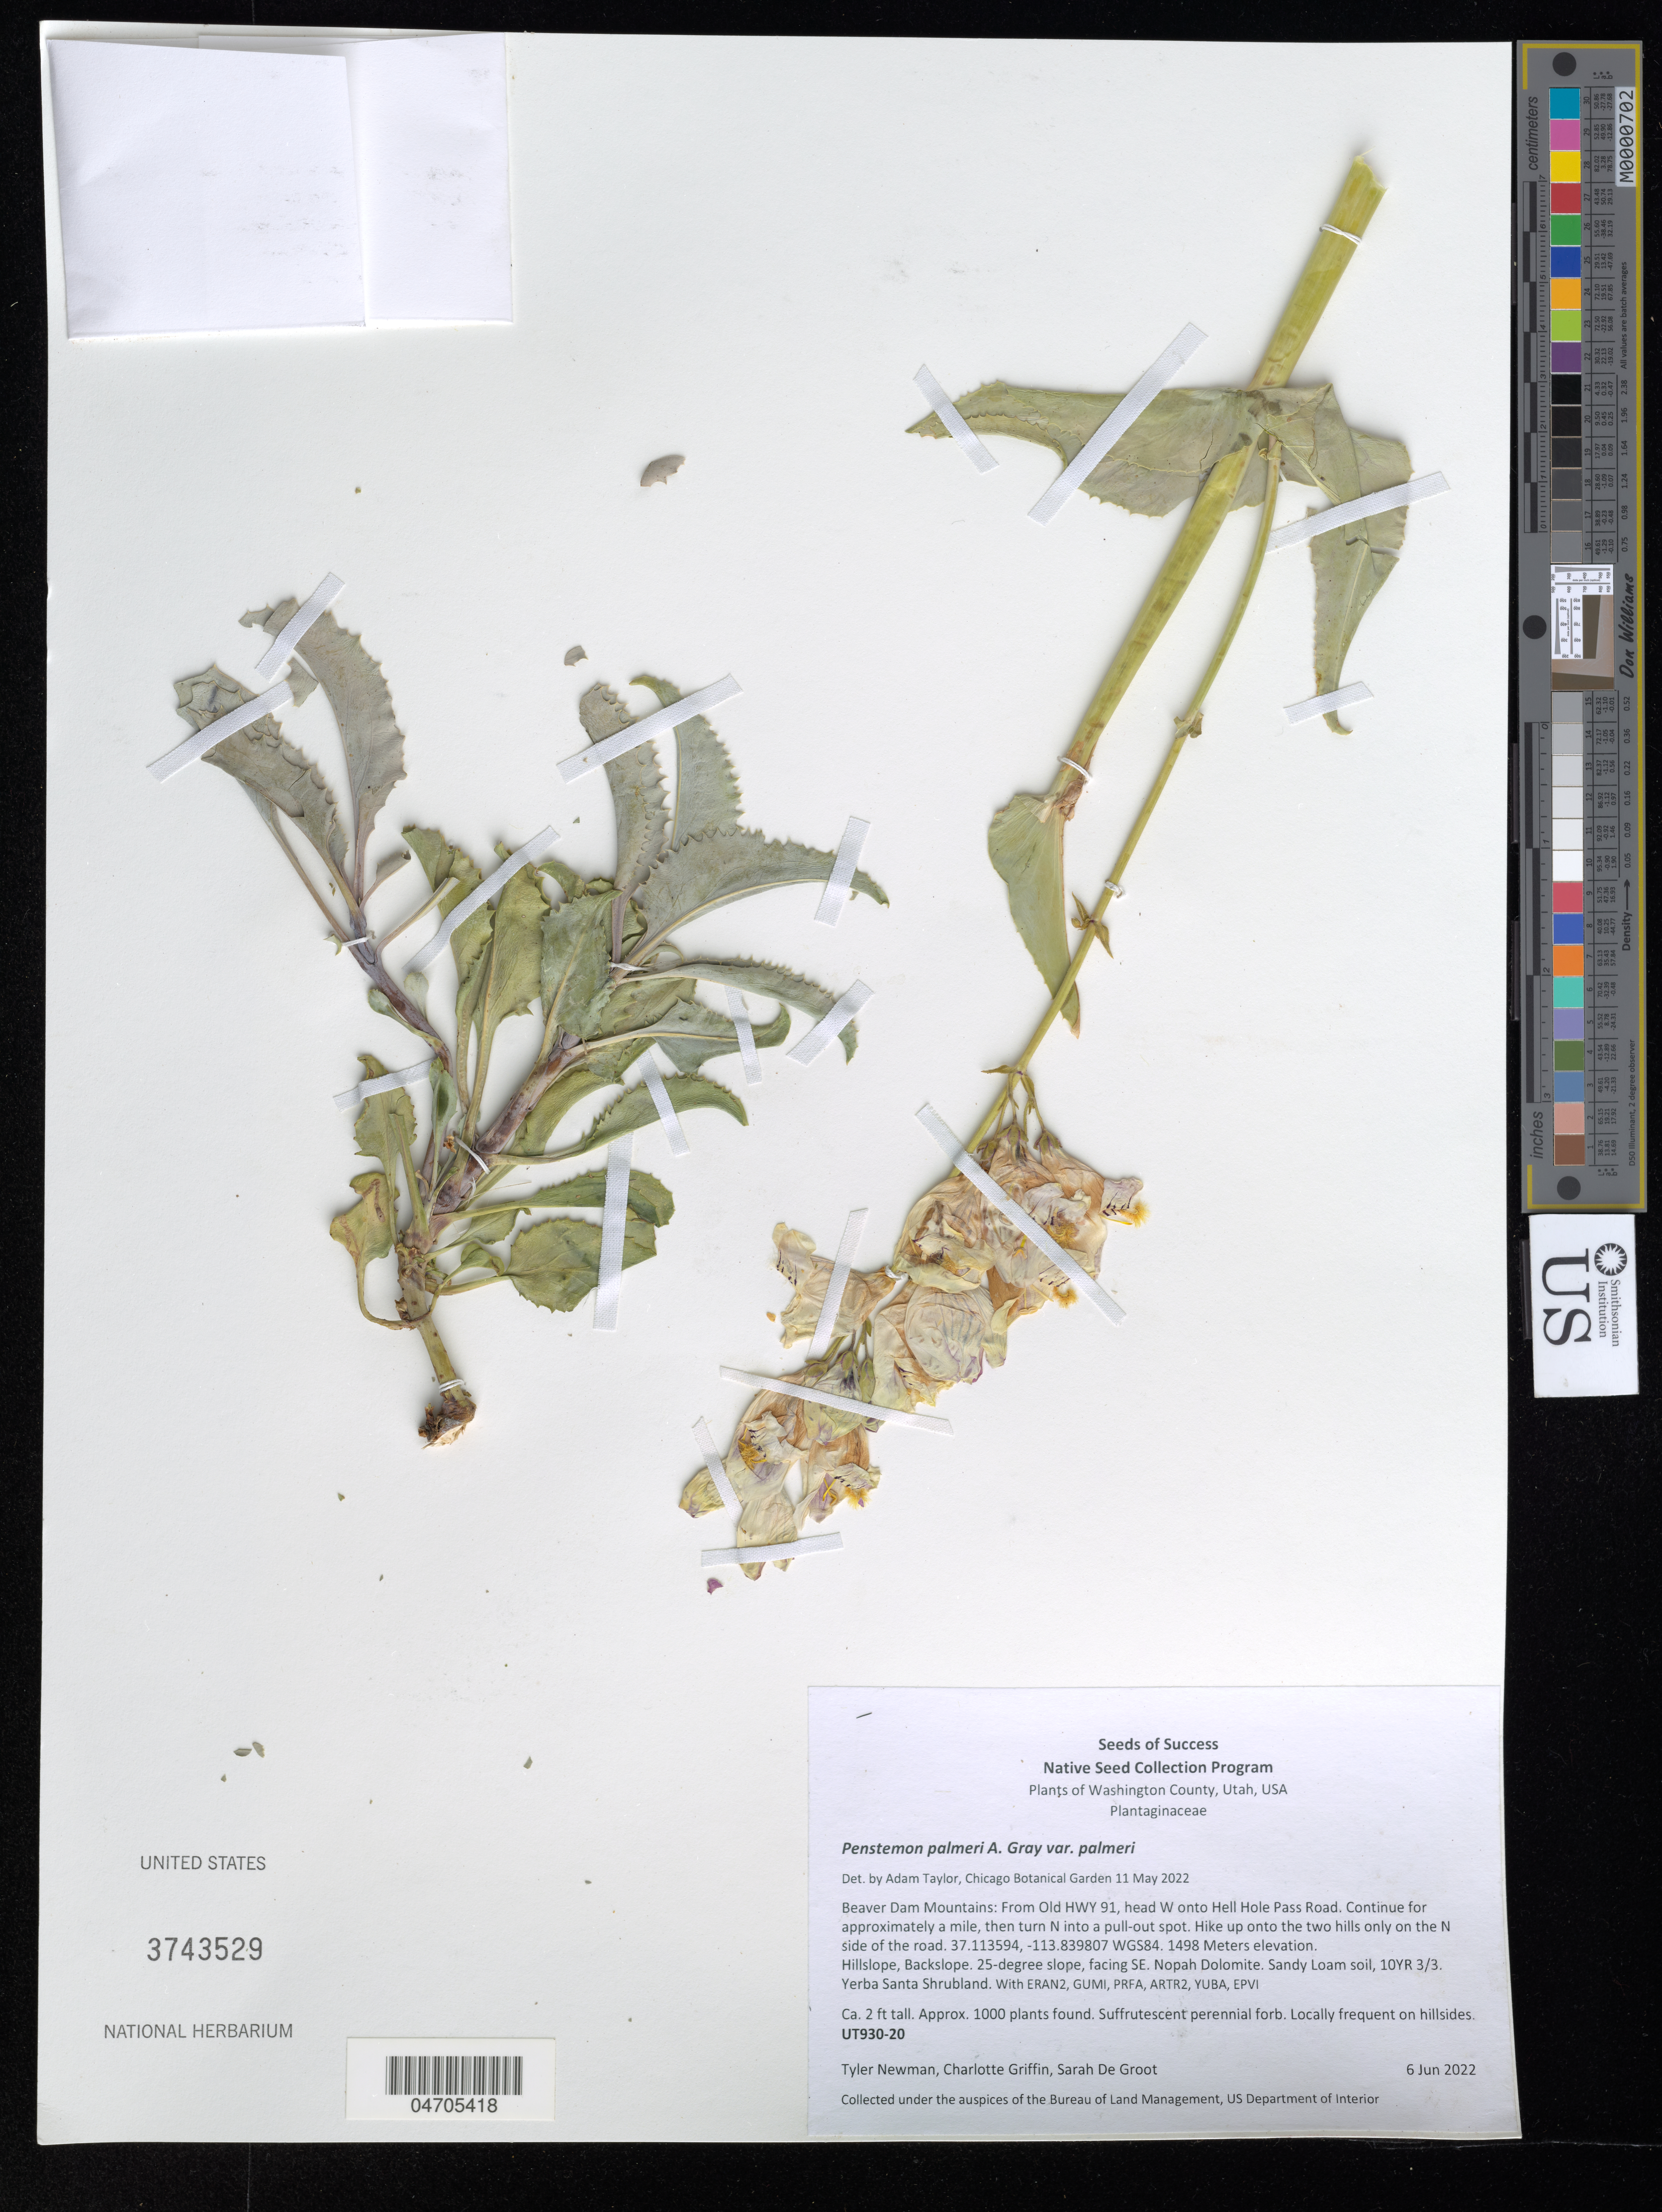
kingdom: Plantae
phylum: Tracheophyta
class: Magnoliopsida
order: Lamiales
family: Plantaginaceae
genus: Penstemon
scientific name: Penstemon palmeri var. palmeri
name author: A. Gray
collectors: T. Newman, C. Griffin & S. De Groot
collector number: UT930-20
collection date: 2022-06-06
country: United States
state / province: Utah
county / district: Washington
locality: Washington County. Beaver Dam Mountains: From Old HWY 91, head W onto Hell Hole Pass Road. Continue for approximately a mile, then turn N into a pull-out spot. Hike up onto the two hills only on the N side of the road.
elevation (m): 1498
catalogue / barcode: US 3743529